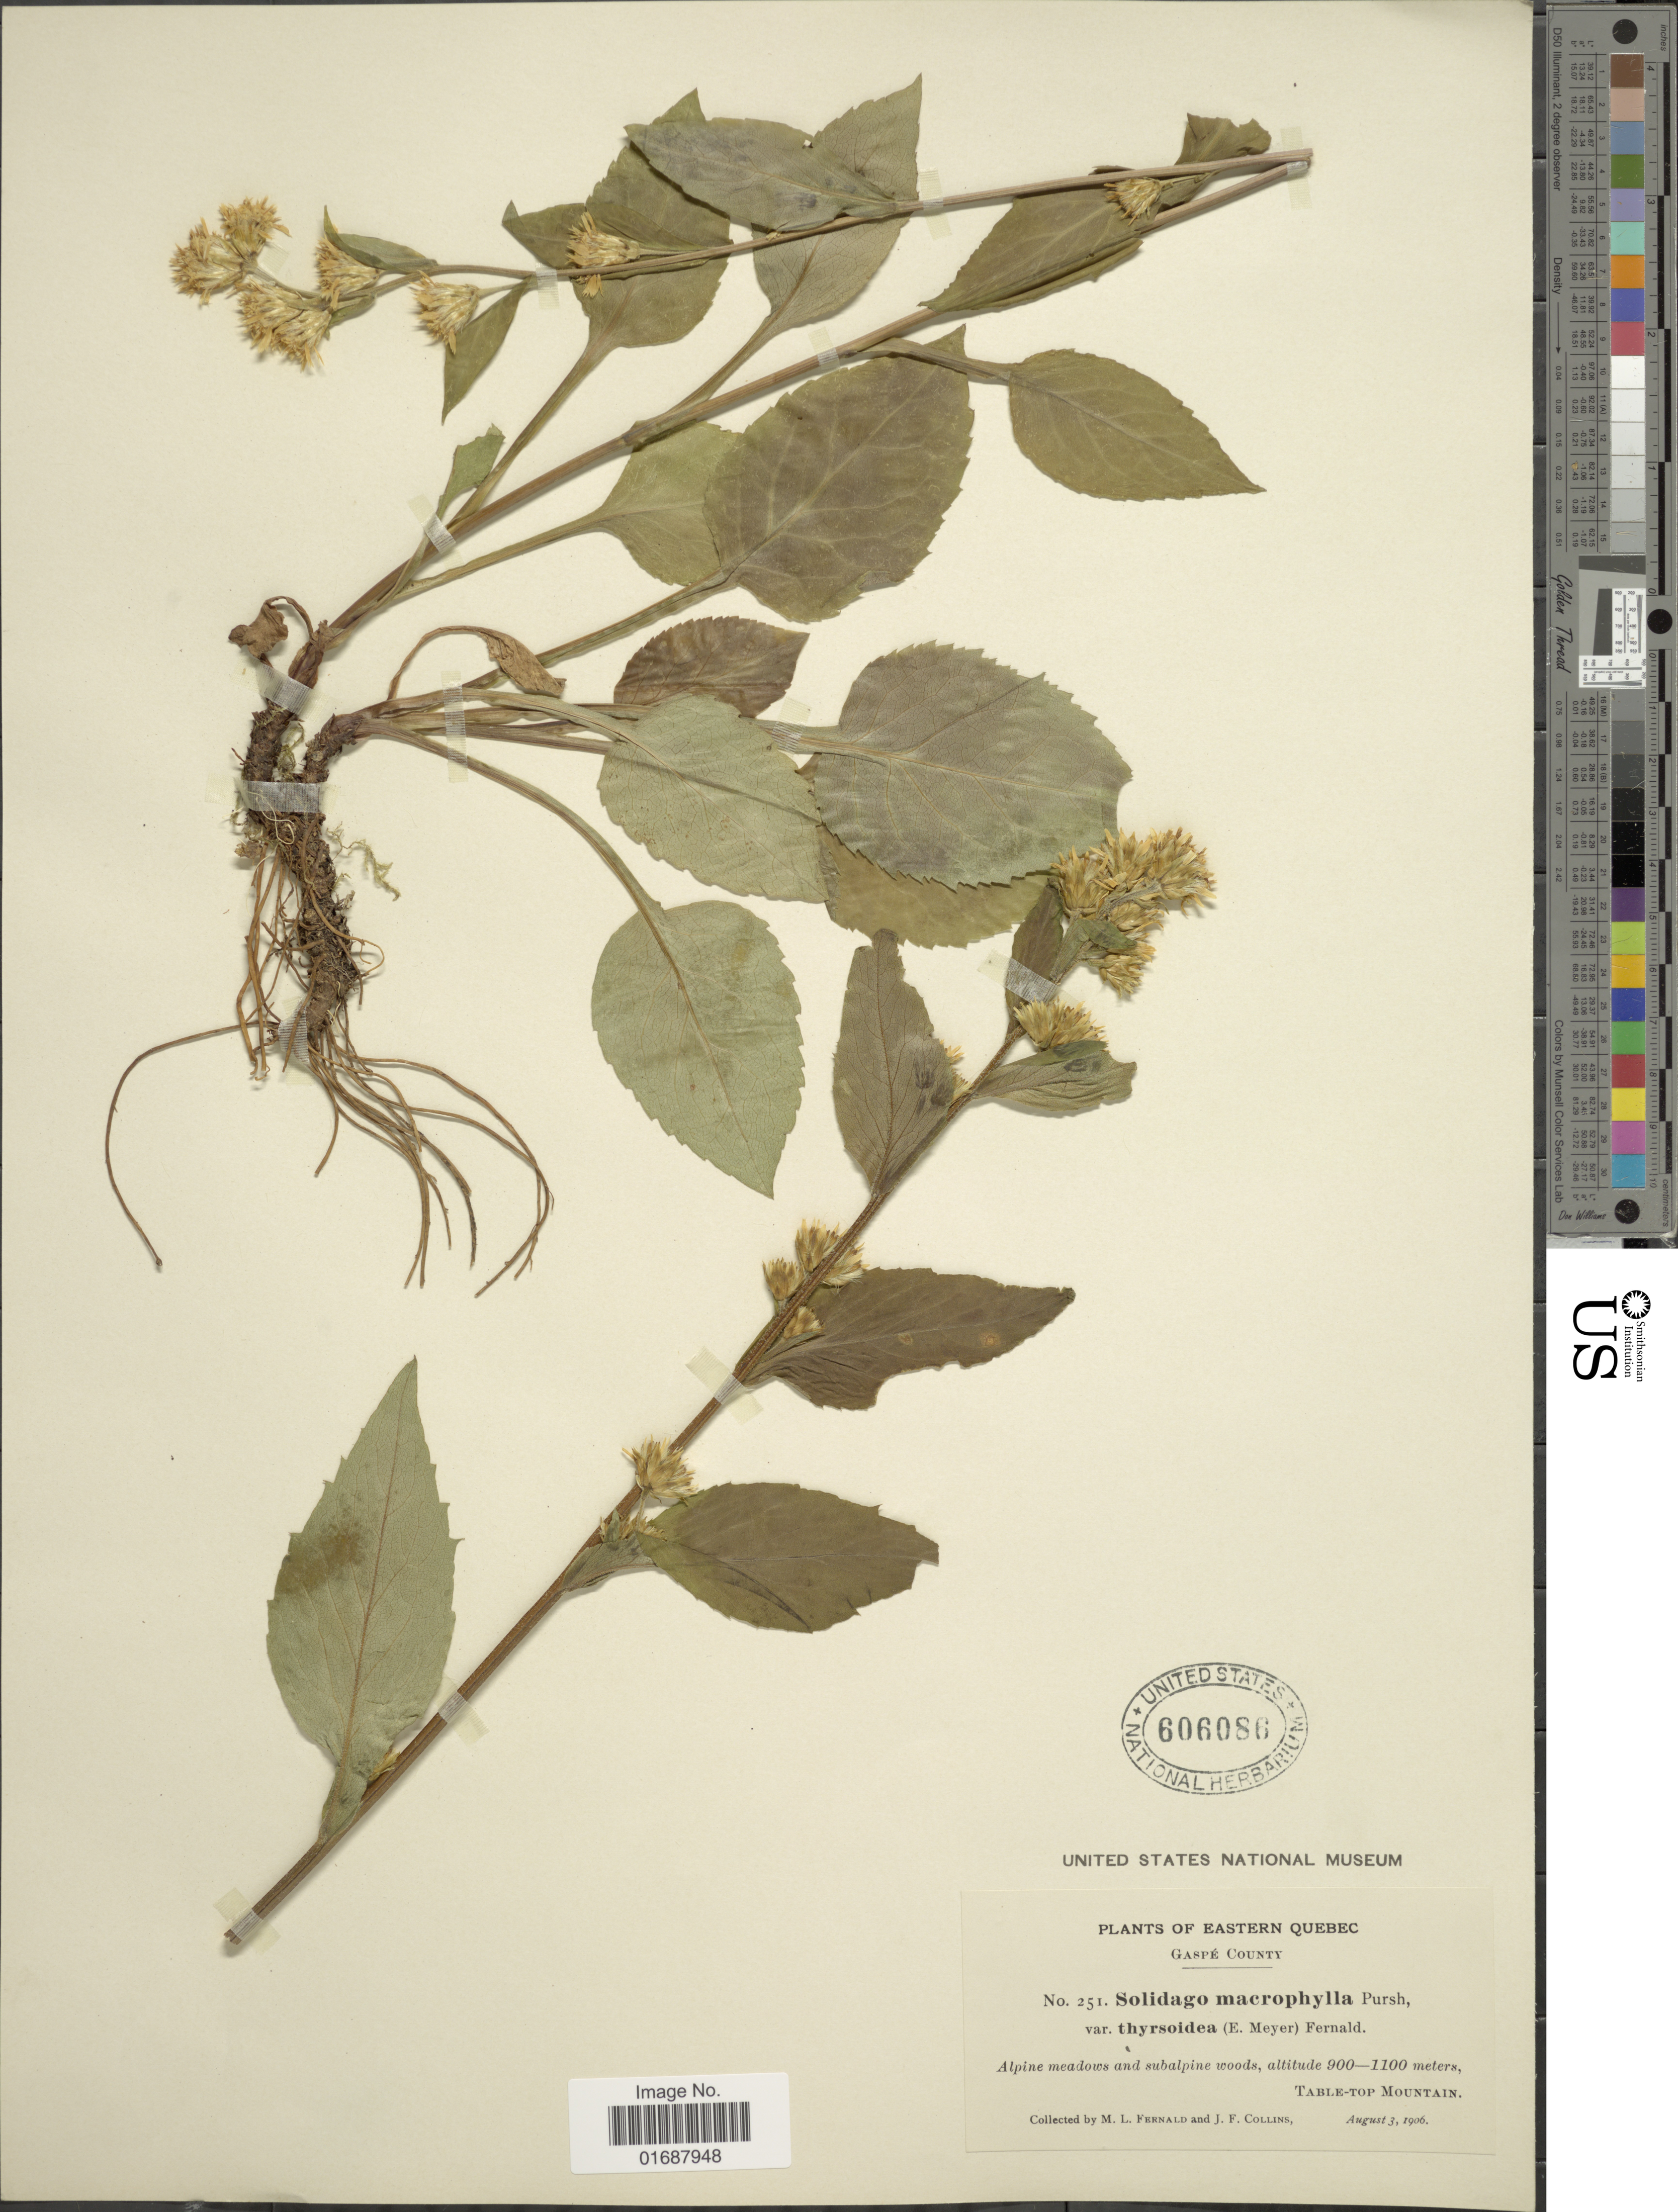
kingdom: Plantae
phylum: Tracheophyta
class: Magnoliopsida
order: Asterales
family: Asteraceae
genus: Solidago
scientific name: Solidago macrophylla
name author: Banks ex Pursh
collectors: M. L. Fernald & J. Collins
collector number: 251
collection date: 1906-08-03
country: Canada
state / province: Quebec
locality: Eastern Quebec, Gaspe County. Table-Top Mountain.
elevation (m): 900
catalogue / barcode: US 606086